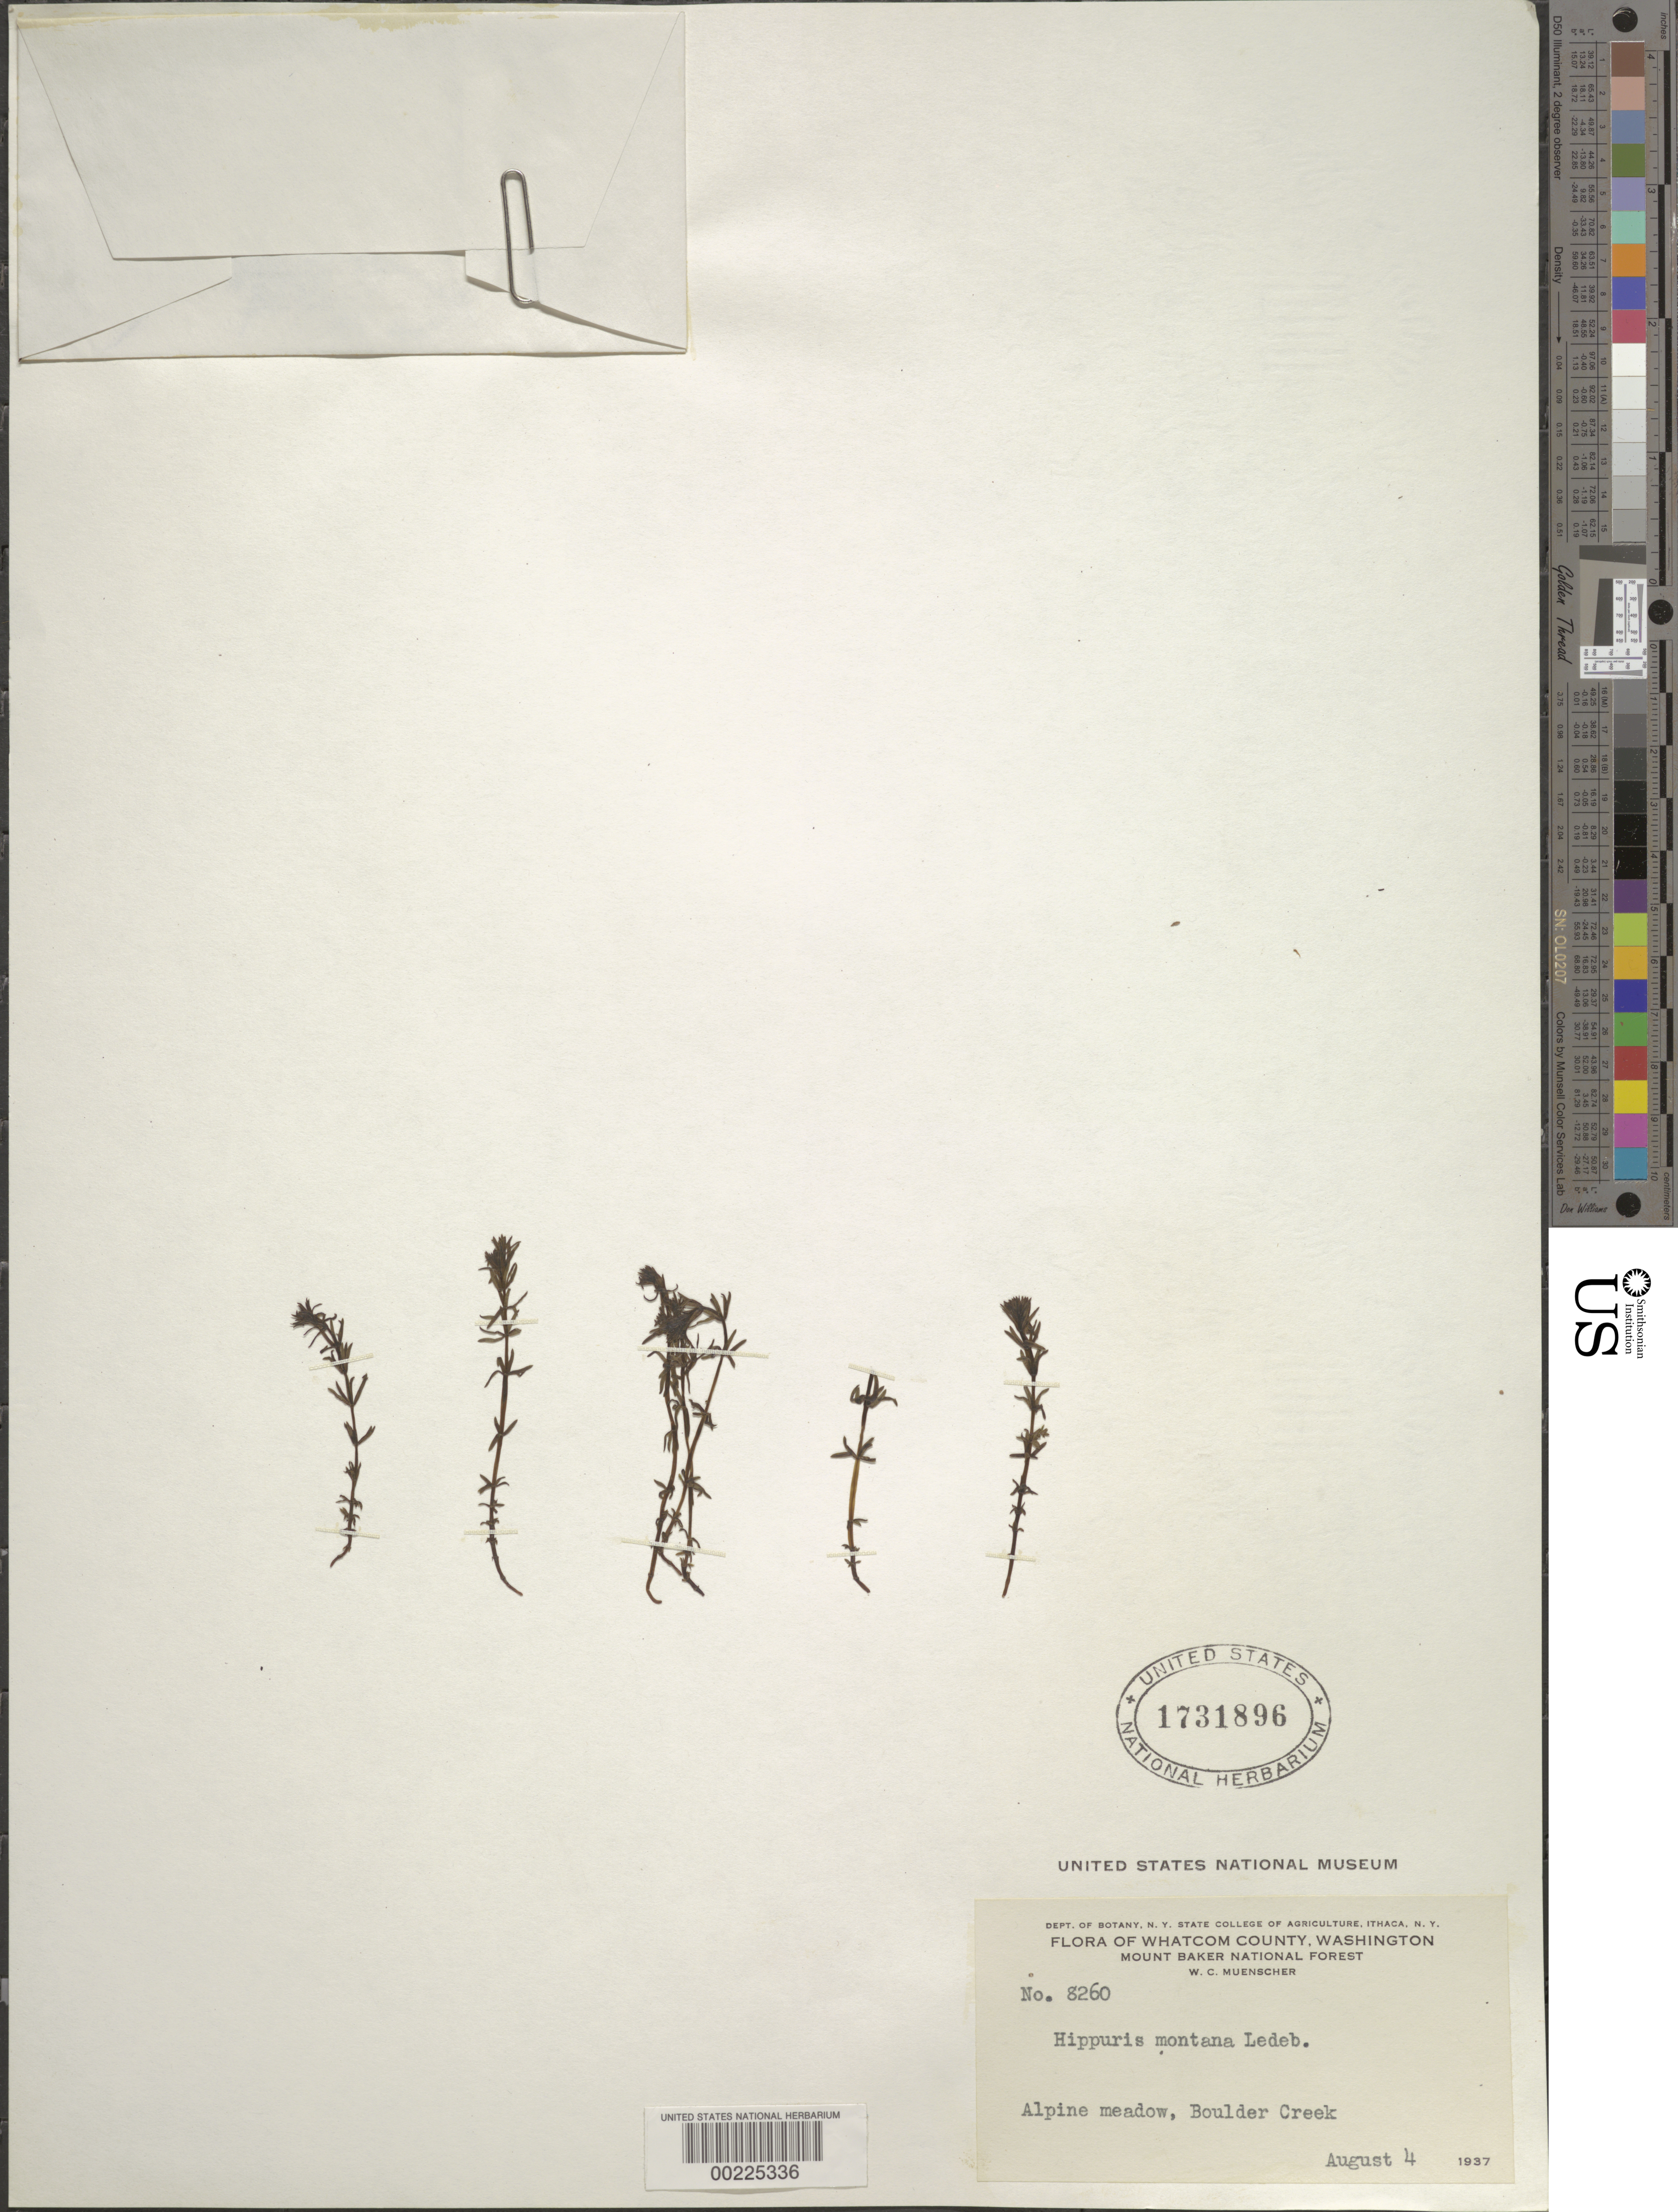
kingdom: Plantae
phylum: Tracheophyta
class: Magnoliopsida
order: Lamiales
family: Plantaginaceae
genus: Hippuris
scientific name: Hippuris montana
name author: Ledeb. ex Rchb.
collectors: W. Muenscher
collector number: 8260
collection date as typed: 04 Aug 1937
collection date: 1937-08-04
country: United States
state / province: Washington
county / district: Whatcom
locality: Boulder creek; mount baker national forest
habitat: Alpine meadow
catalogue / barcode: US 1731896